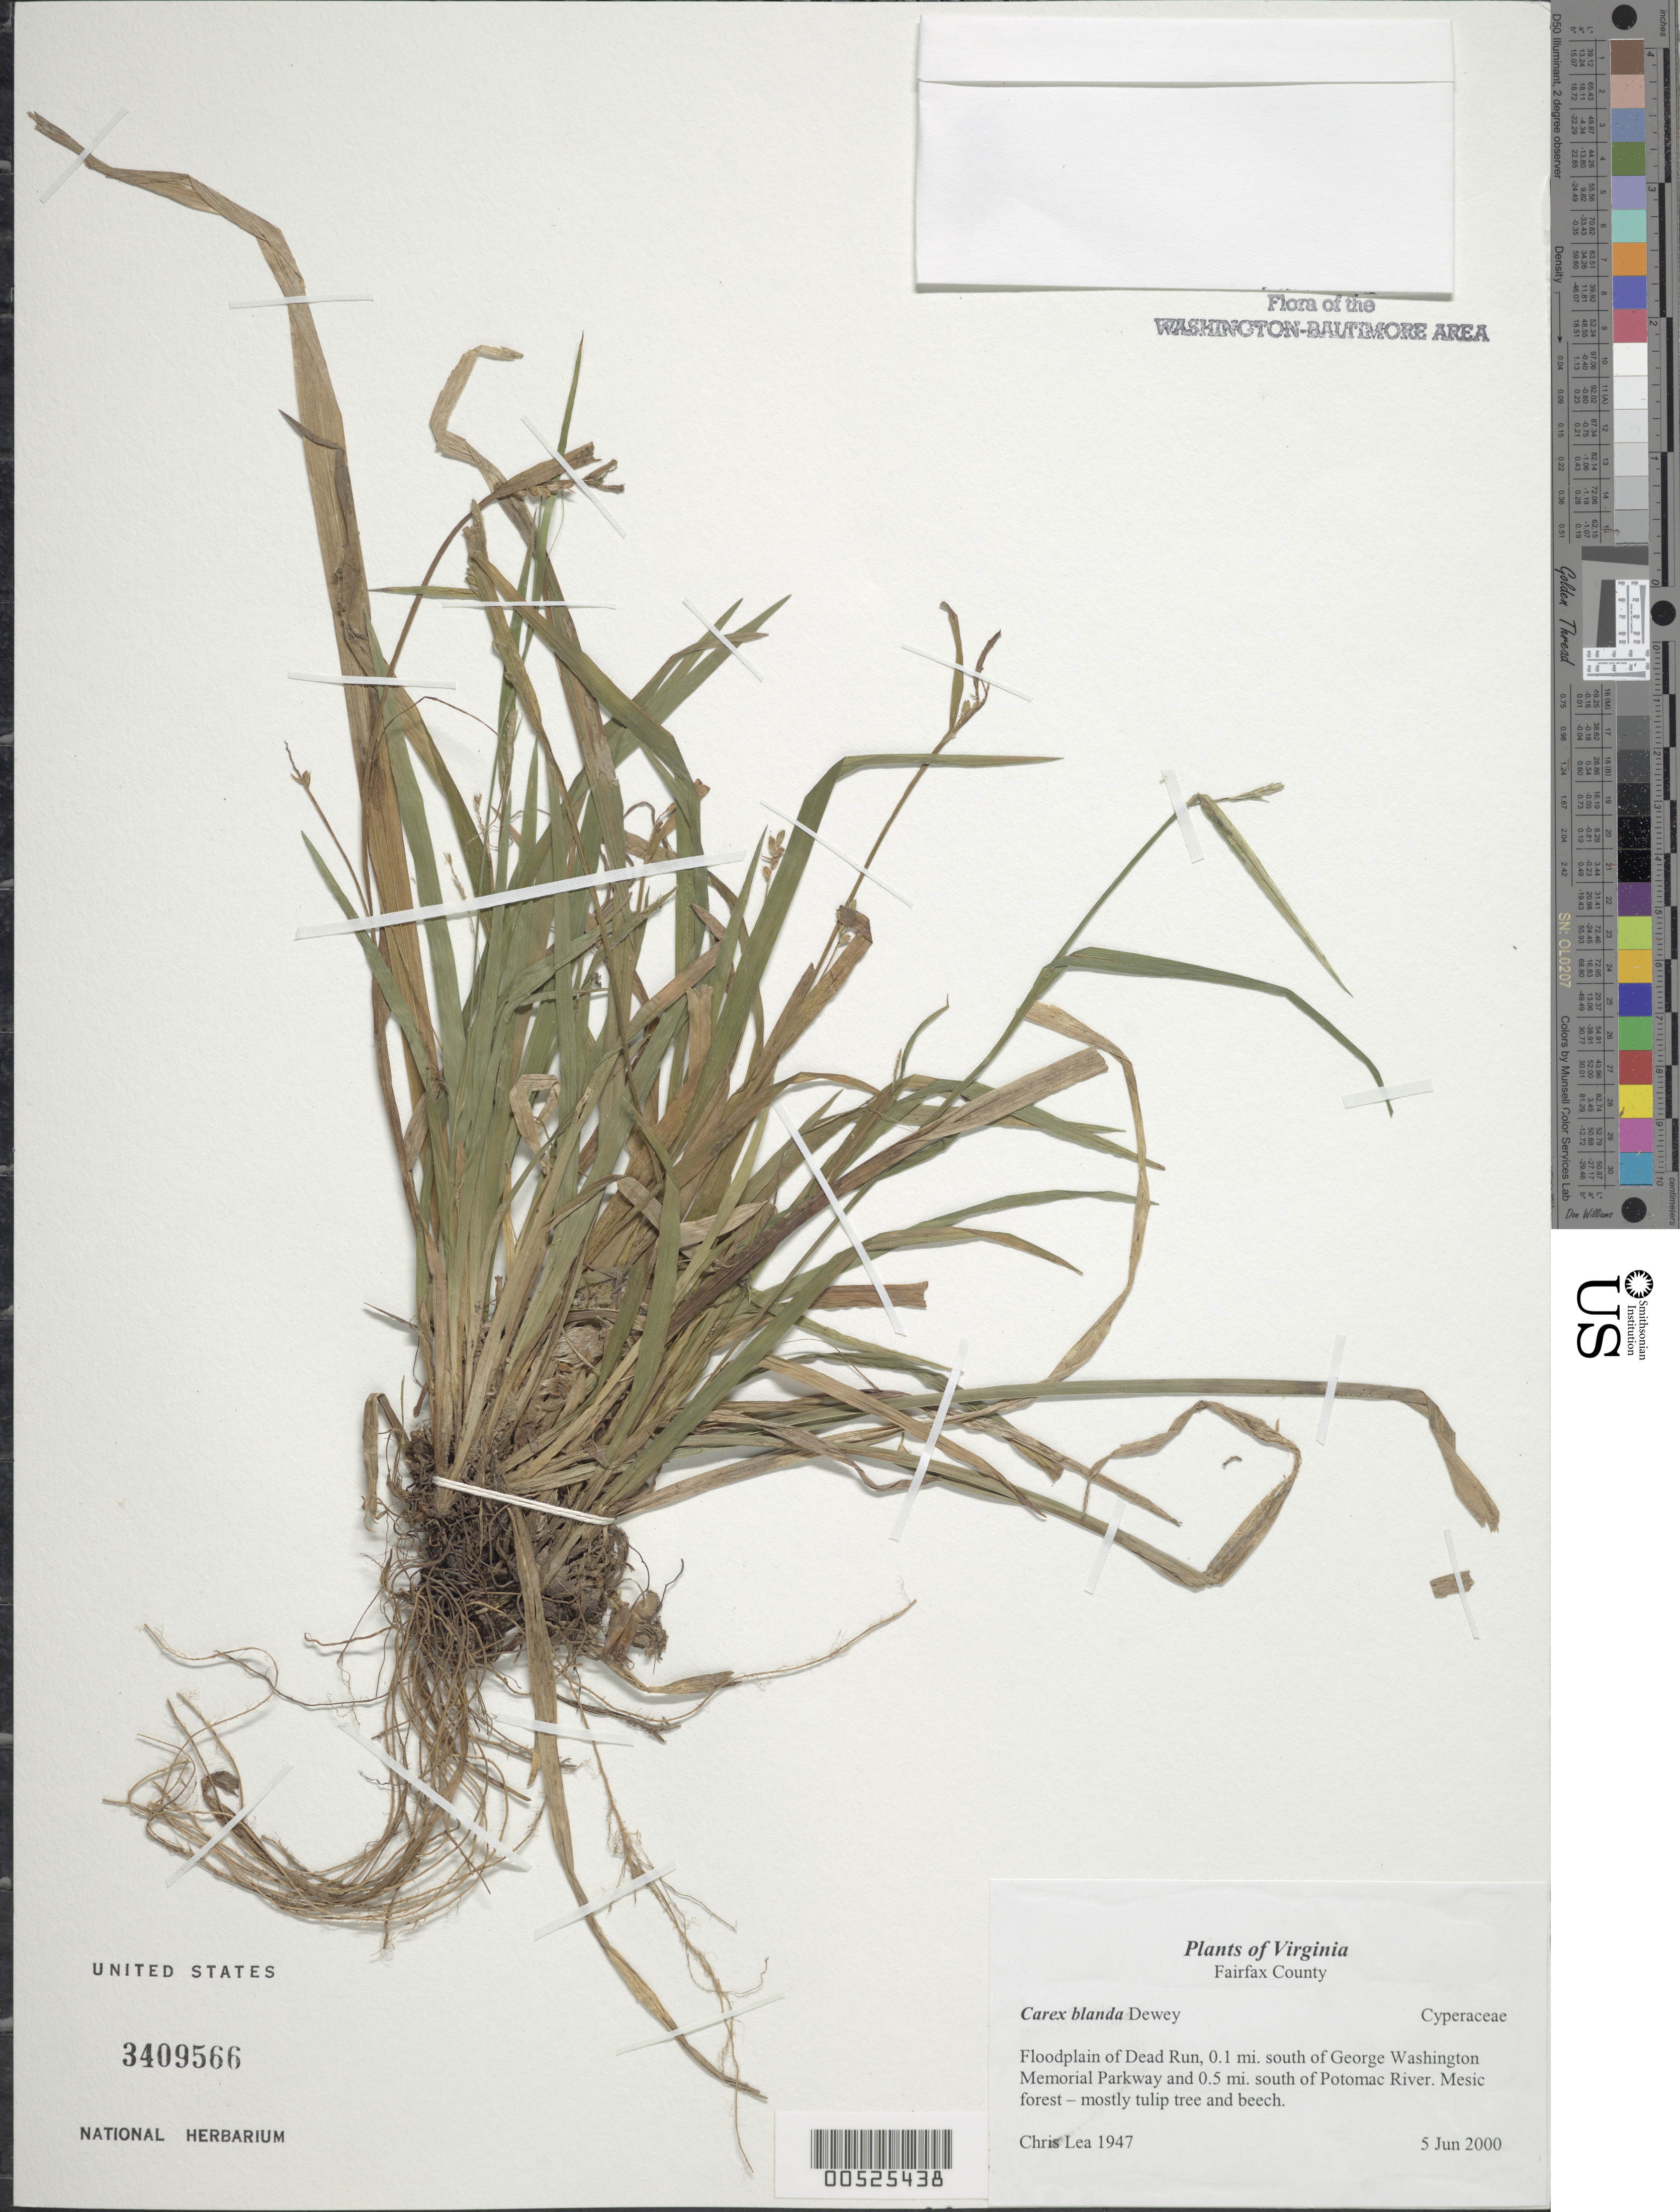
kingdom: Plantae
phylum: Tracheophyta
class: Liliopsida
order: Poales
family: Cyperaceae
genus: Carex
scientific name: Carex blanda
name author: Dewey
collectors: C. Lea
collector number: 1947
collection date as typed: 05 Jun 2000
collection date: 2000-06-05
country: United States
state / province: Virginia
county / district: Fairfax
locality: Floodplain of Dead Run, 0.1 mi. south of George Washington Memorial Parkway and 0.5 mi. south of Potomac River.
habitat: Mesic forest - mostly tulip tree and beech.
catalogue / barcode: US 3409566